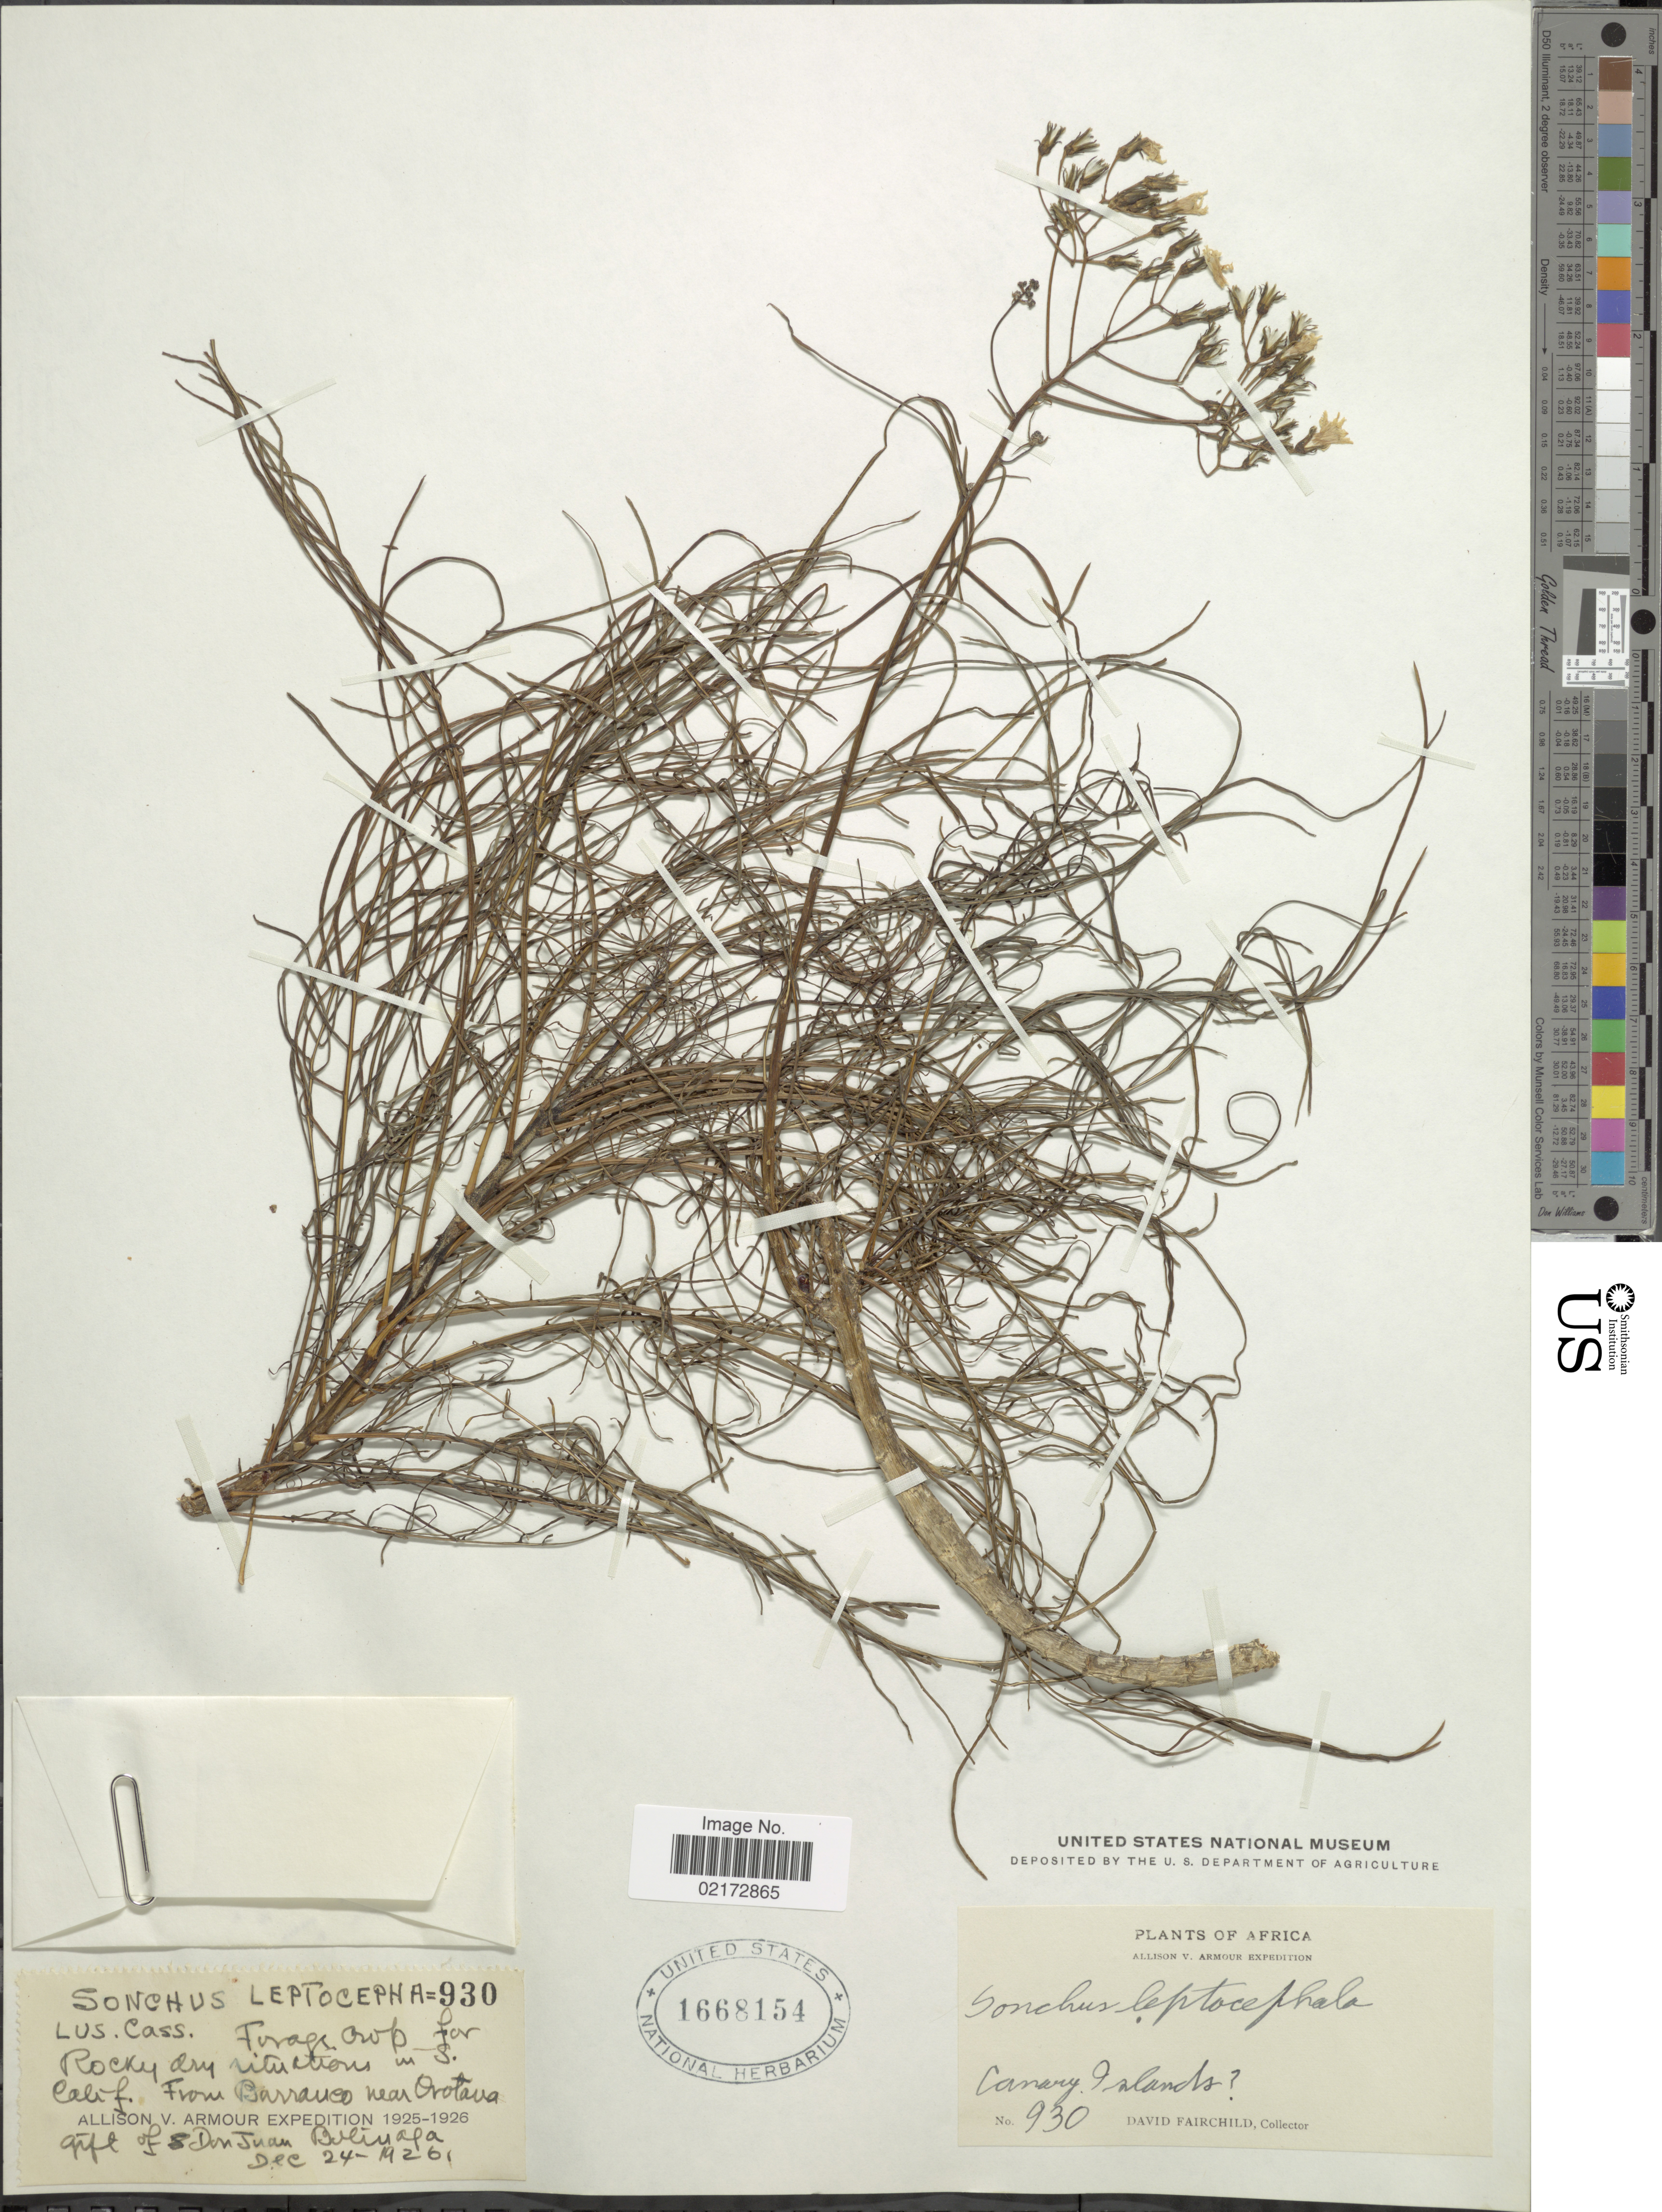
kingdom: Plantae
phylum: Tracheophyta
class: Magnoliopsida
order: Asterales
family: Asteraceae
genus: Sonchus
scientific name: Sonchus leptocephalus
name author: Cass.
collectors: D. Fairchild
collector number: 930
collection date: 1926-12-24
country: Spain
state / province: Canarias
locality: Canary Islands, S. Calif, from Barranco near Orotava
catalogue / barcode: US 1668154